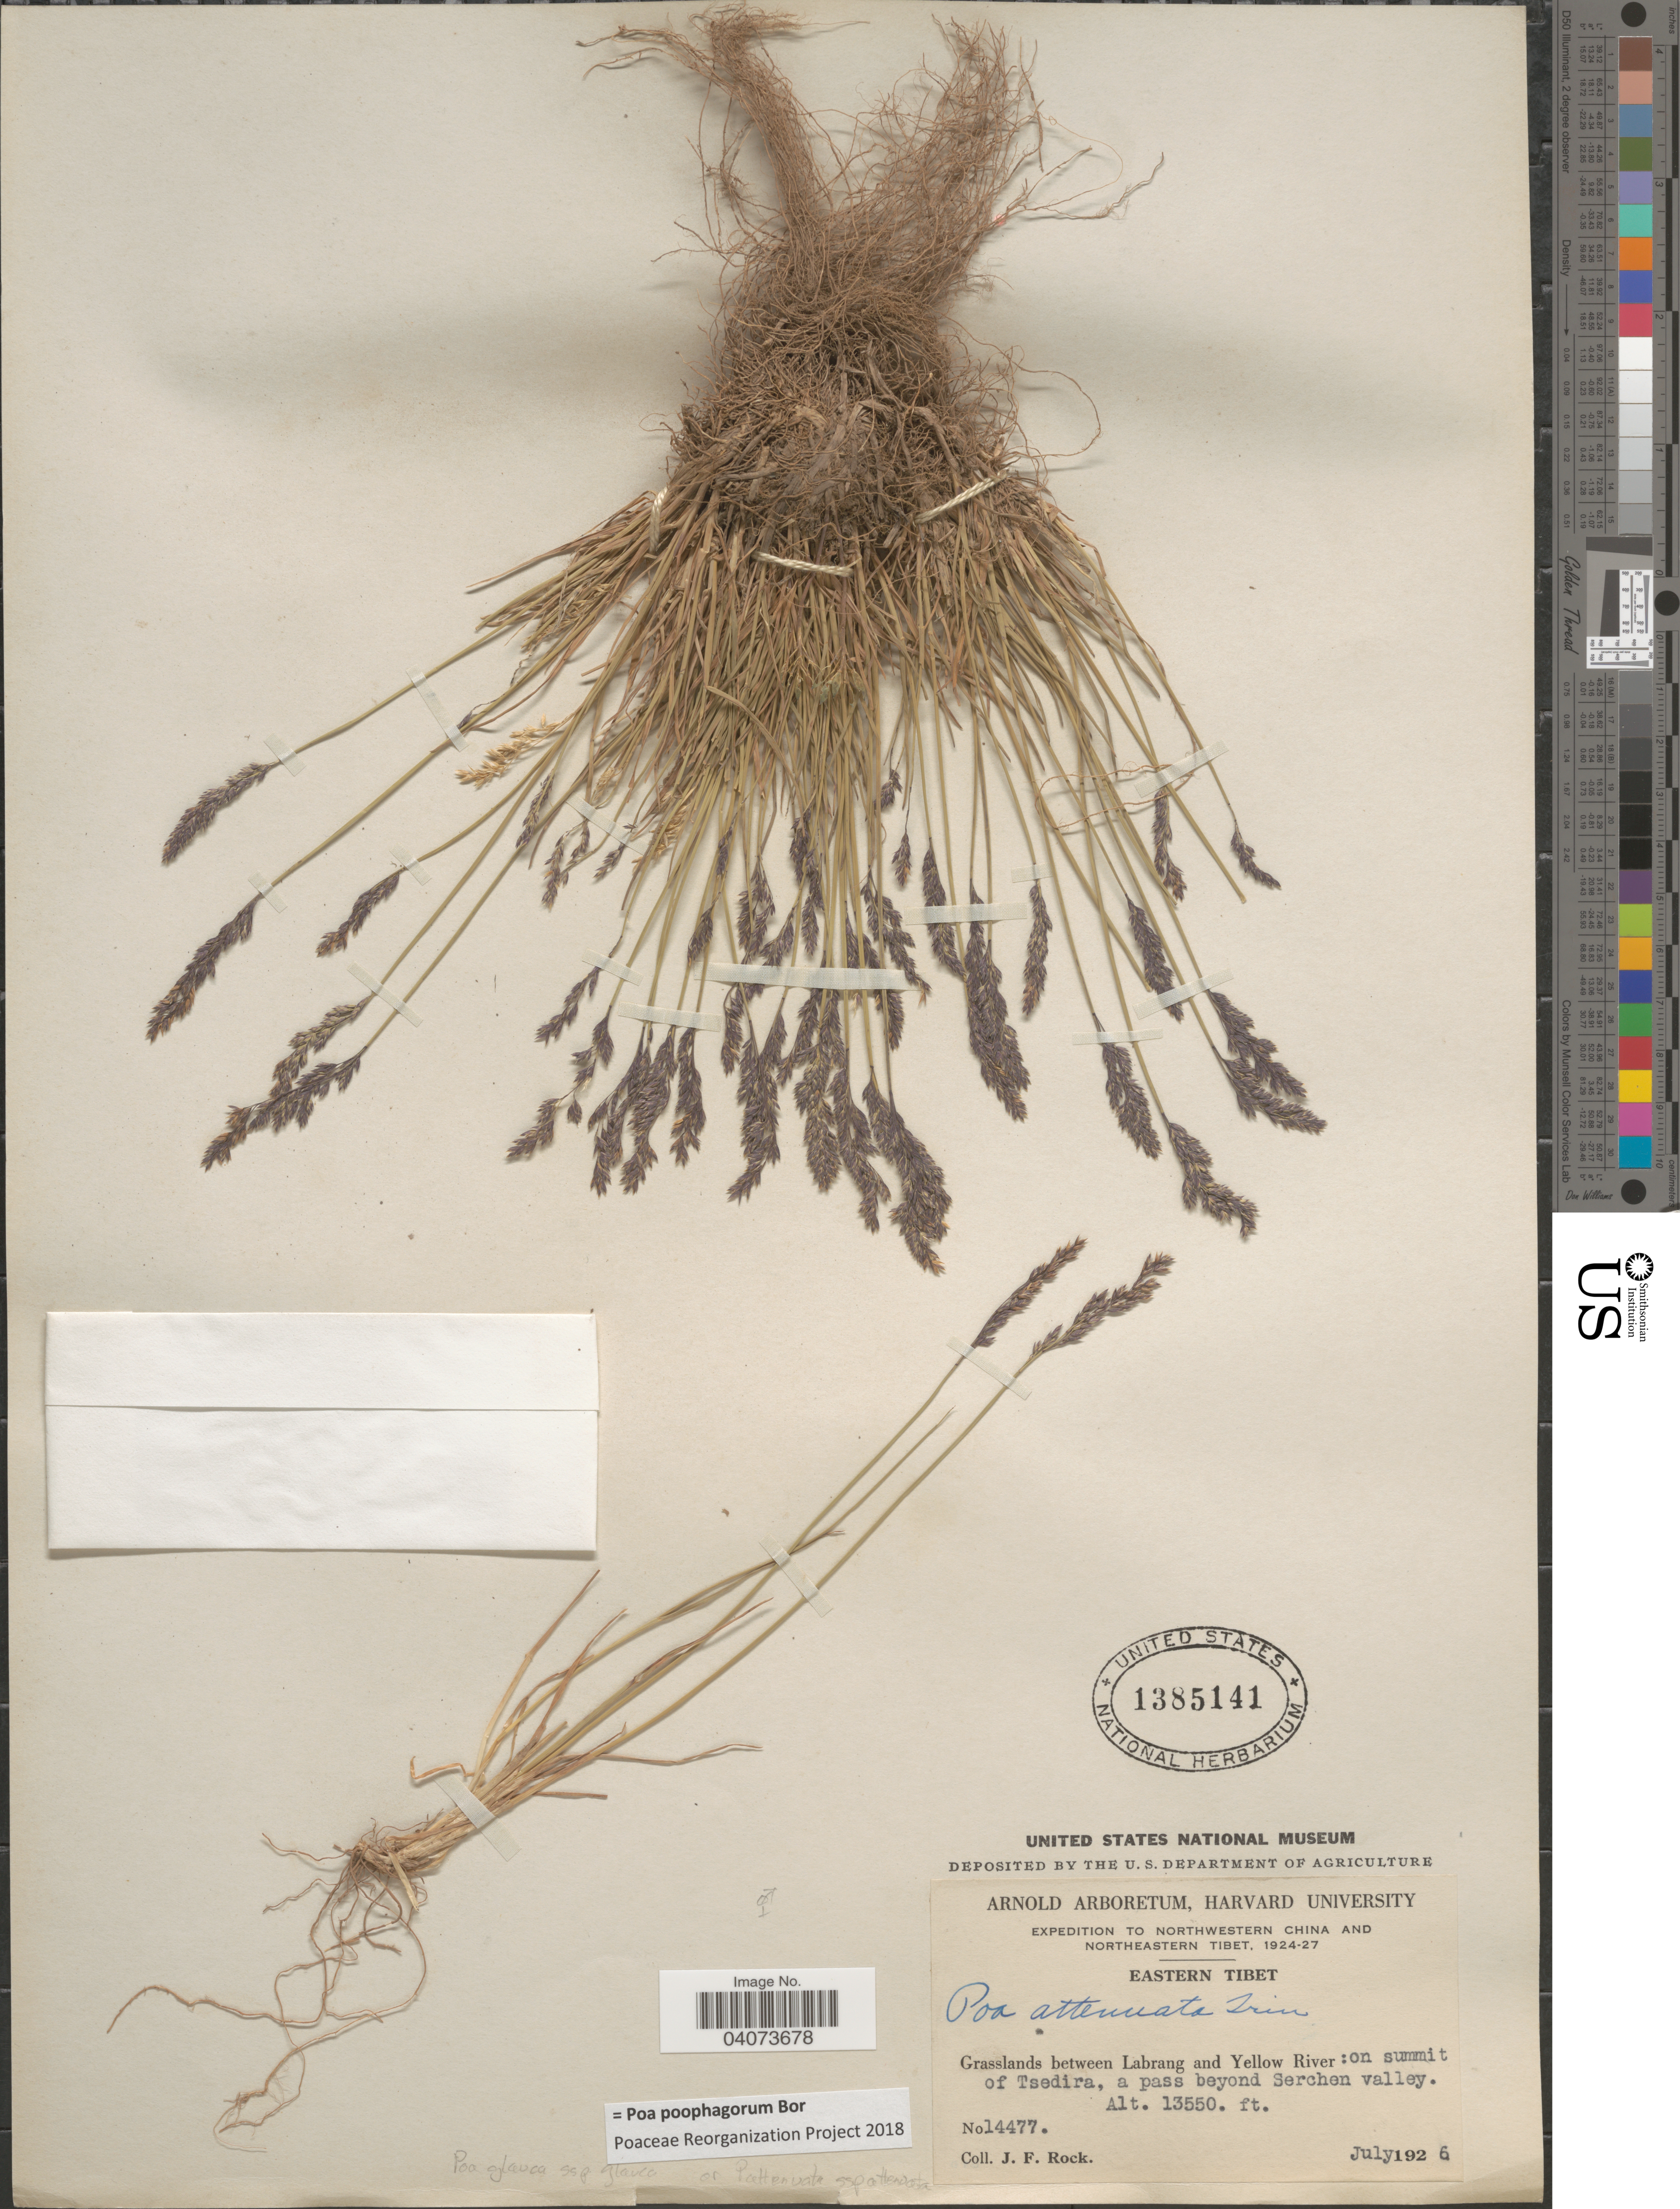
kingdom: Plantae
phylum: Tracheophyta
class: Liliopsida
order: Poales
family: Poaceae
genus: Poa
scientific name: Poa poophagorum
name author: Bor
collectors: J. Rock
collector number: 14477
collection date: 1926-07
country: China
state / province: Xizang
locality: Expedition to Northwestern China and Northeastern Tibet, 1924-27. Eastern Tibet. Grasslands between Labrang and Yellow River: on summit of Tsedira, a pass beyond Serchen valley.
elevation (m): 4130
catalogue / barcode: US 1385141